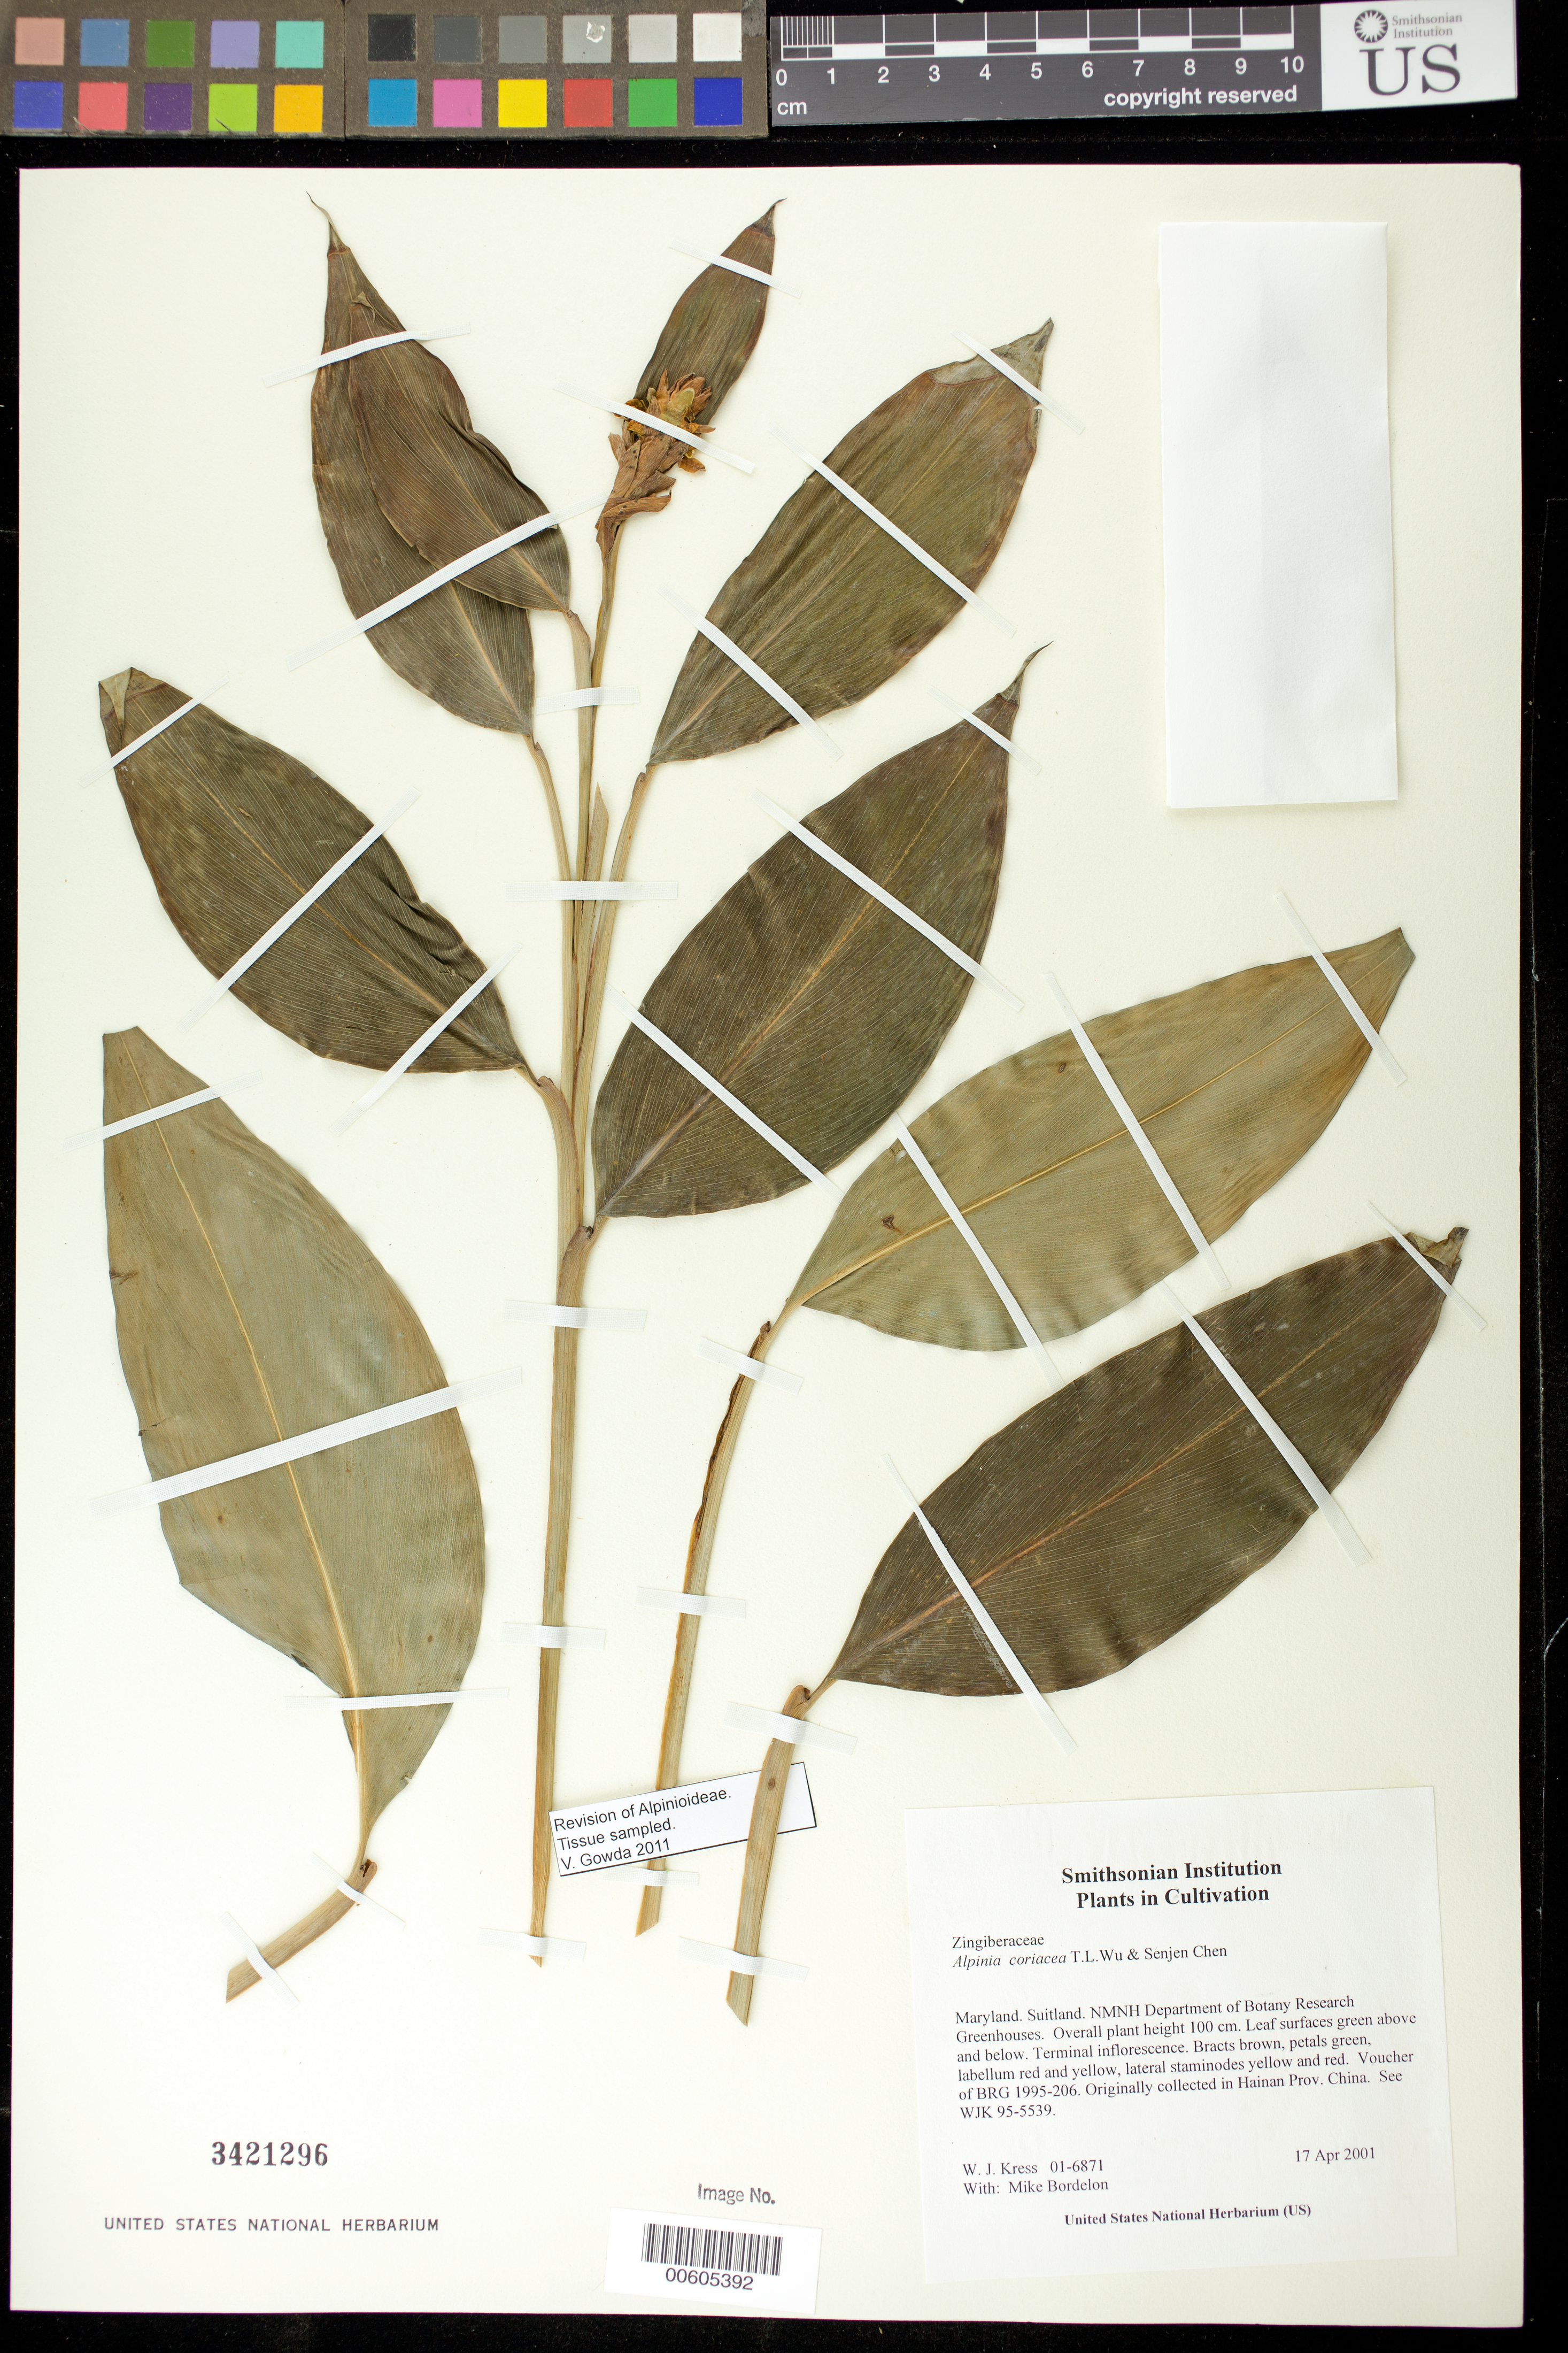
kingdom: Plantae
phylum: Tracheophyta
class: Liliopsida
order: Zingiberales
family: Zingiberaceae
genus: Alpinia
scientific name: Alpinia coriacea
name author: T.L. Wu & S.J. Chen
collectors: W. J. Kress & M. Bordelon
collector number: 01-6871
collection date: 2001-04-17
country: United States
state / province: Maryland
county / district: Prince George's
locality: NMNH Botany Research Greenhouses. Suitland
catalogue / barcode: US 3421296